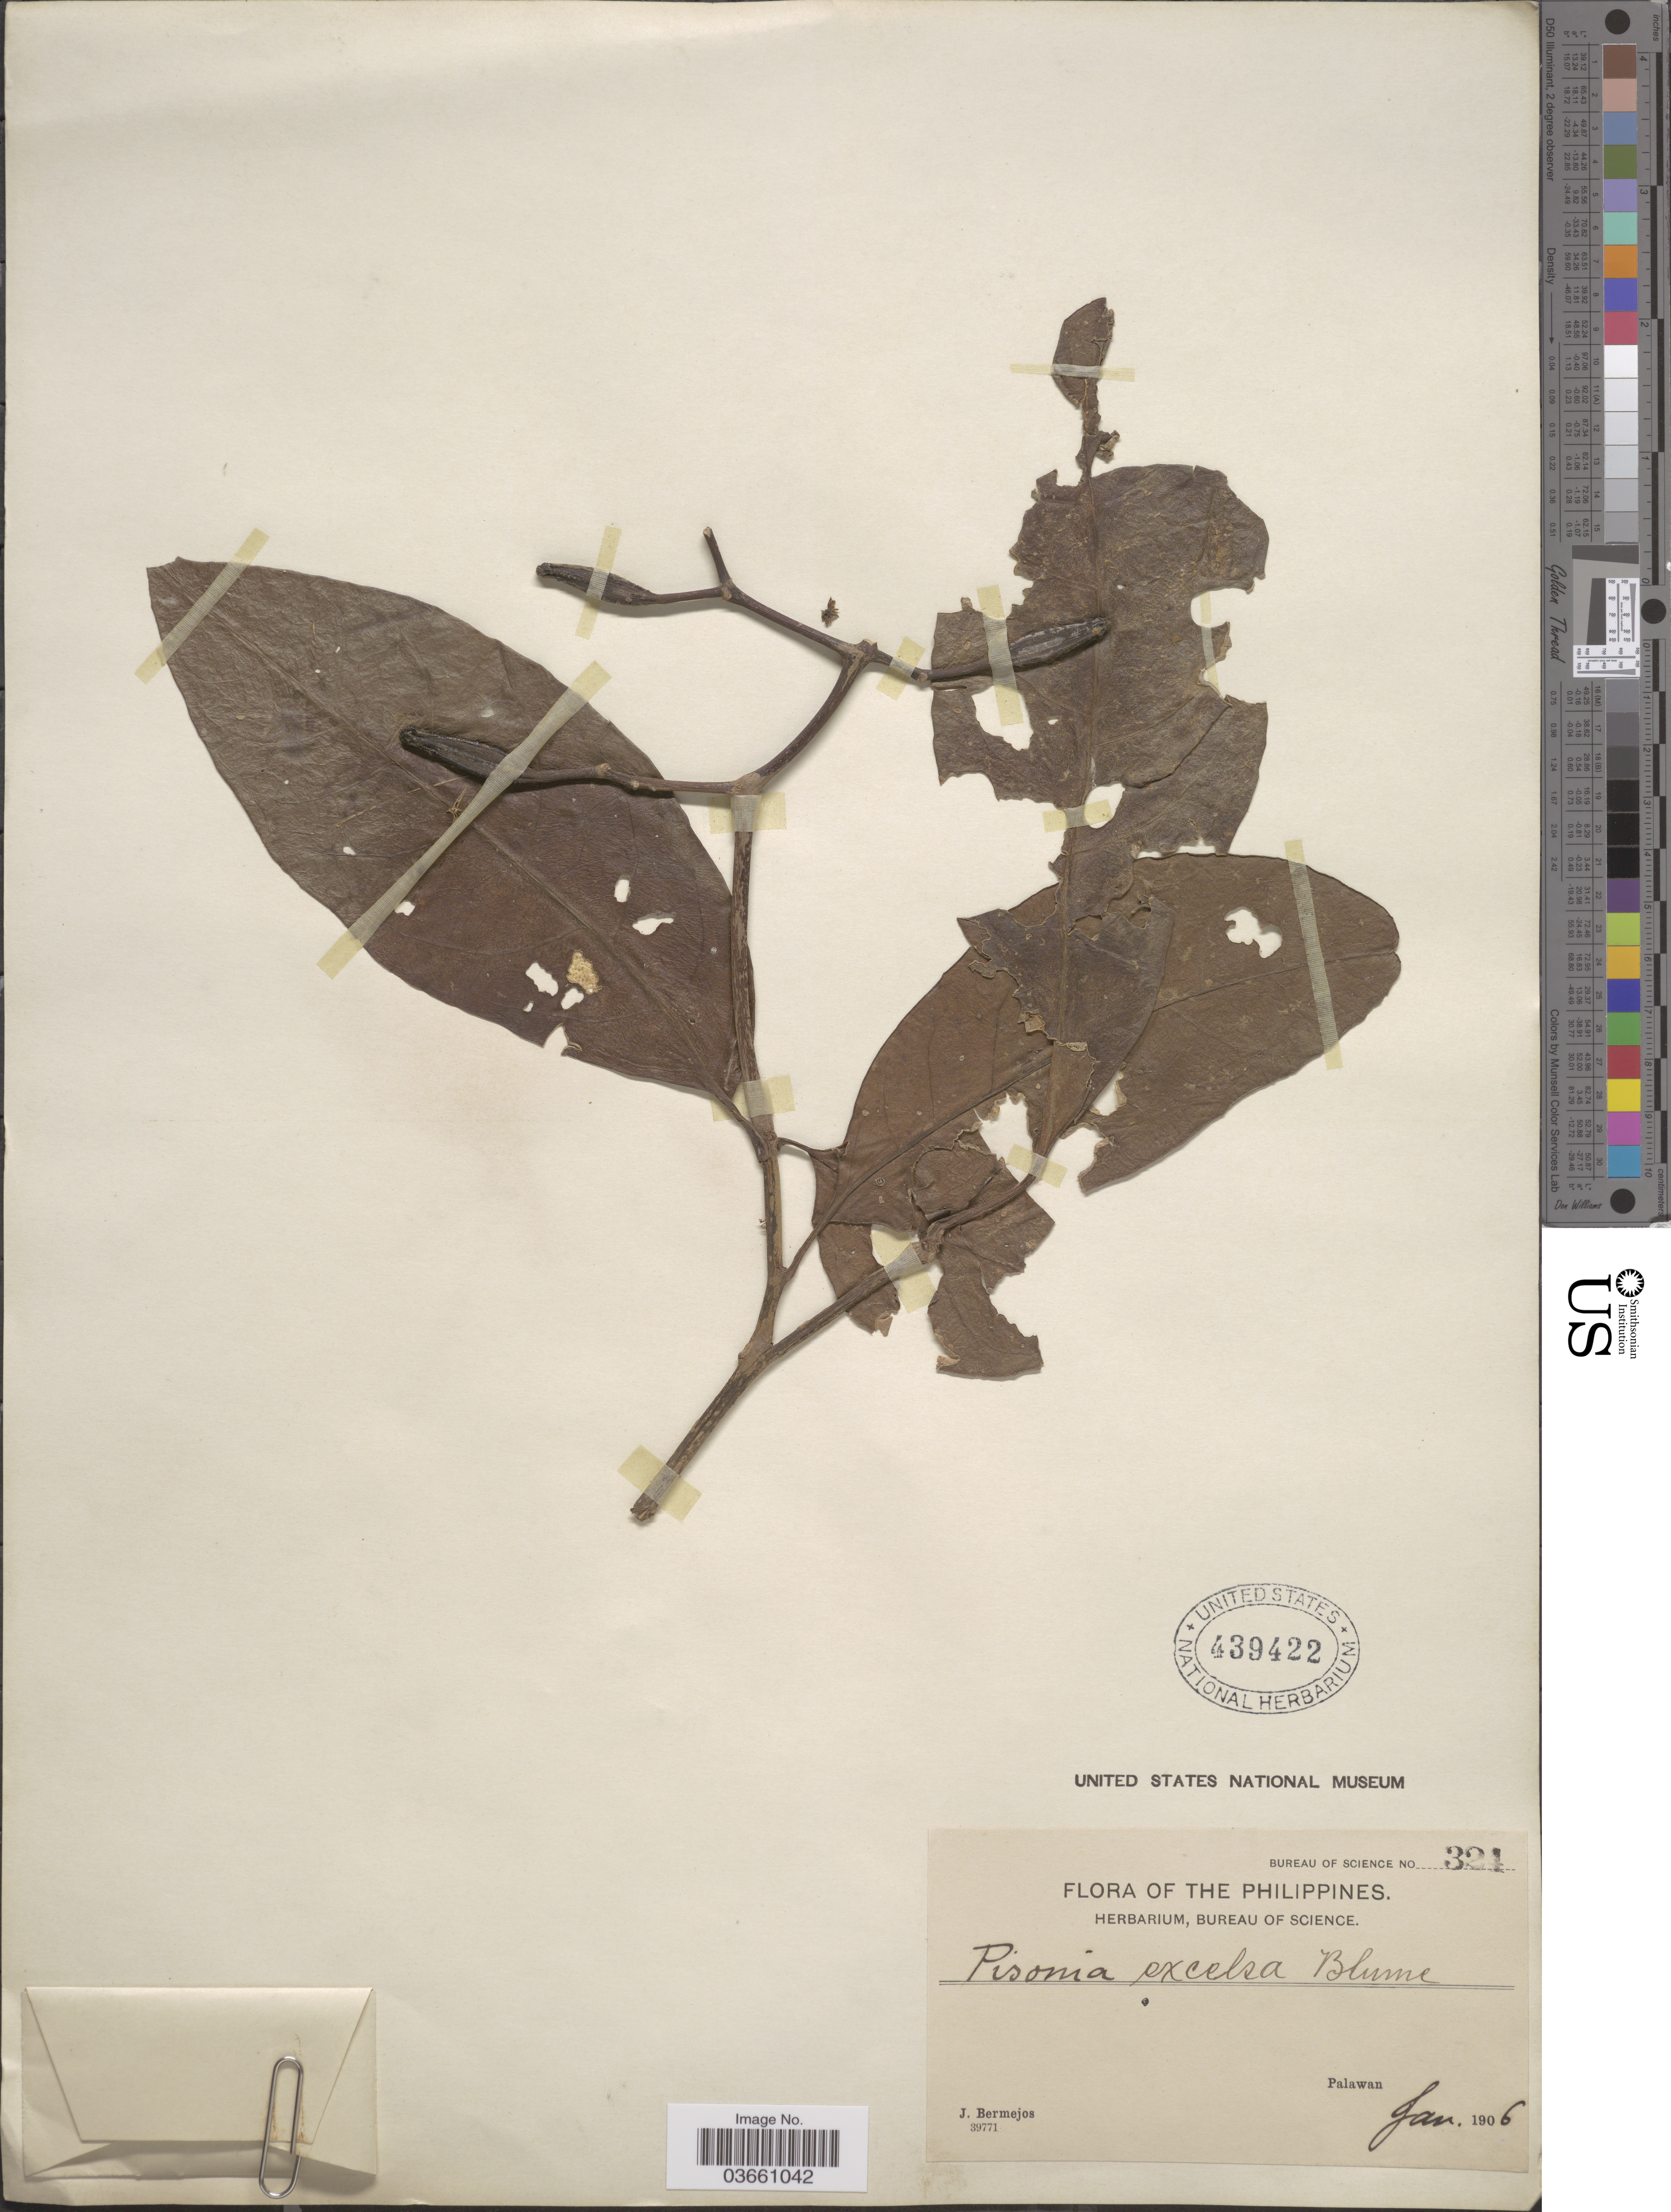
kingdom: Plantae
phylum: Tracheophyta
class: Magnoliopsida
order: Caryophyllales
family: Nyctaginaceae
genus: Pisonia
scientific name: Pisonia umbellifera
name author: (J.R. Forst. & G. Forst.) Seem.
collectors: J. Bermejos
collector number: Bureau of Science 324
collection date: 1906-01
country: Philippines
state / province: Mimaropa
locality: Palawan.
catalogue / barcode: US 439422